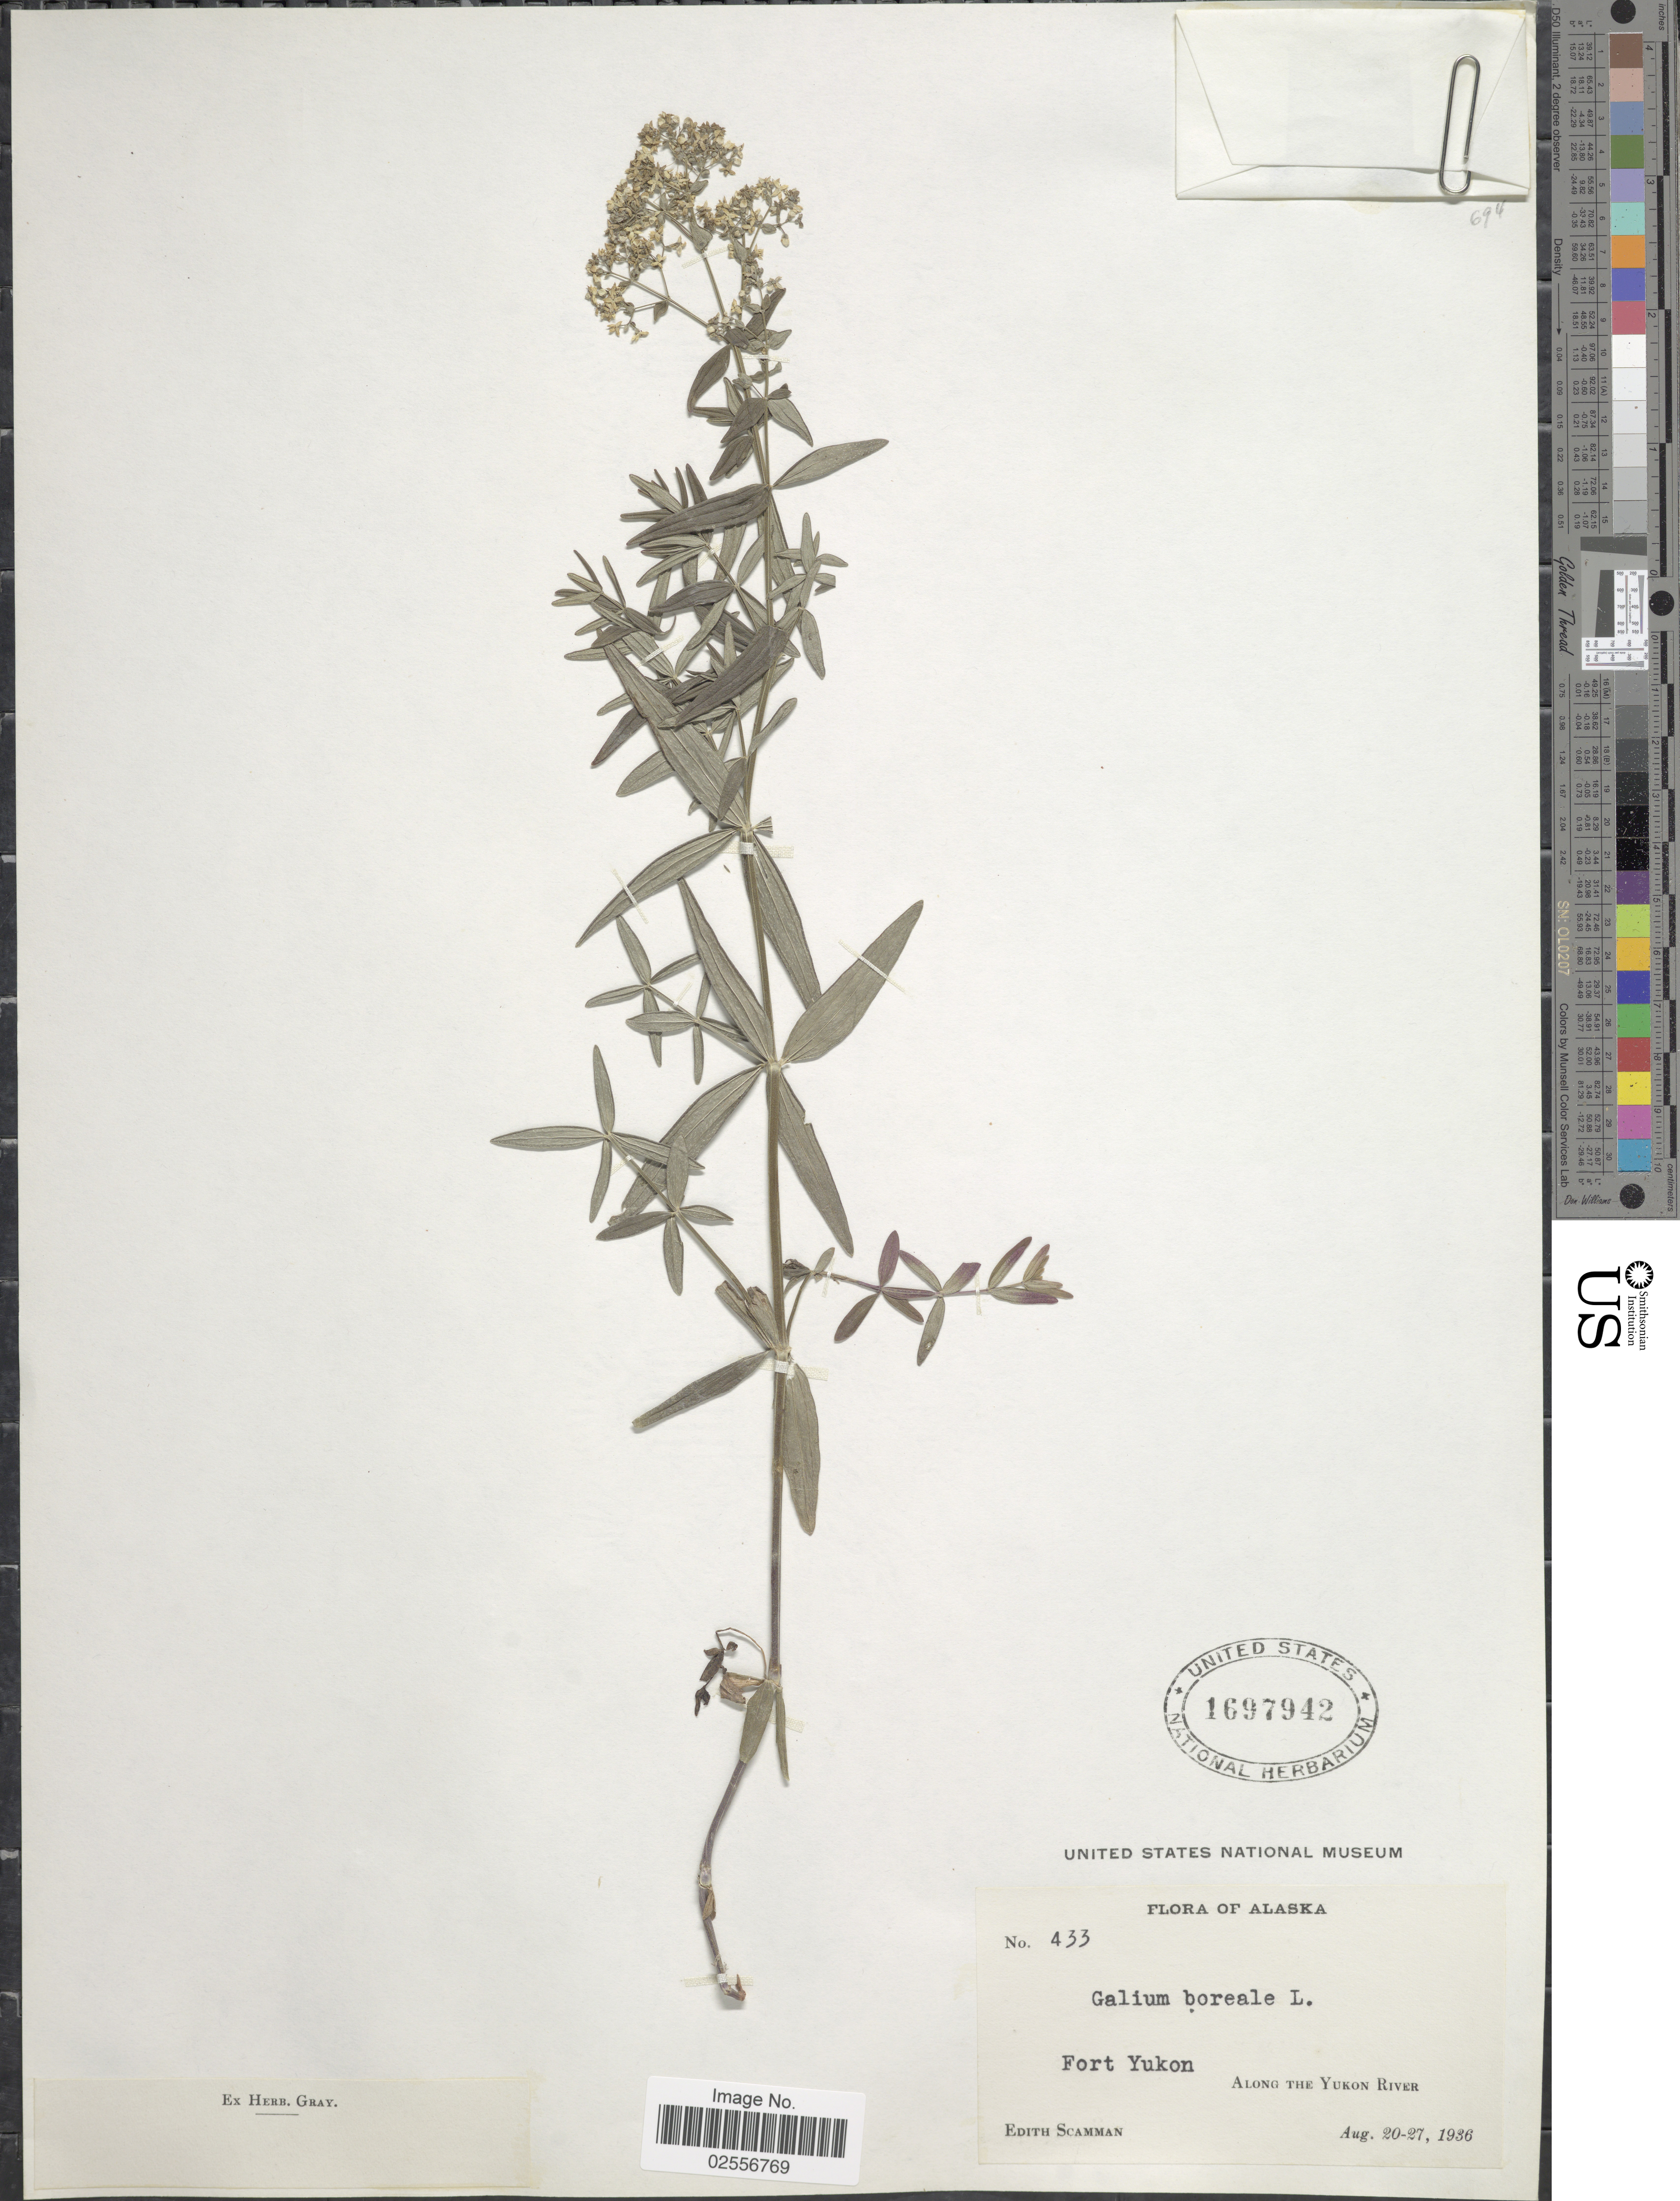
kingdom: Plantae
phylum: Tracheophyta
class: Magnoliopsida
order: Gentianales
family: Rubiaceae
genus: Galium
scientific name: Galium boreale L.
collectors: E. Scamman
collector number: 433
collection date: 1936-08-20/1936-08-27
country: United States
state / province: Alaska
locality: Fort Yukon. Along the Yukon River.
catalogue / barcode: US 1697942